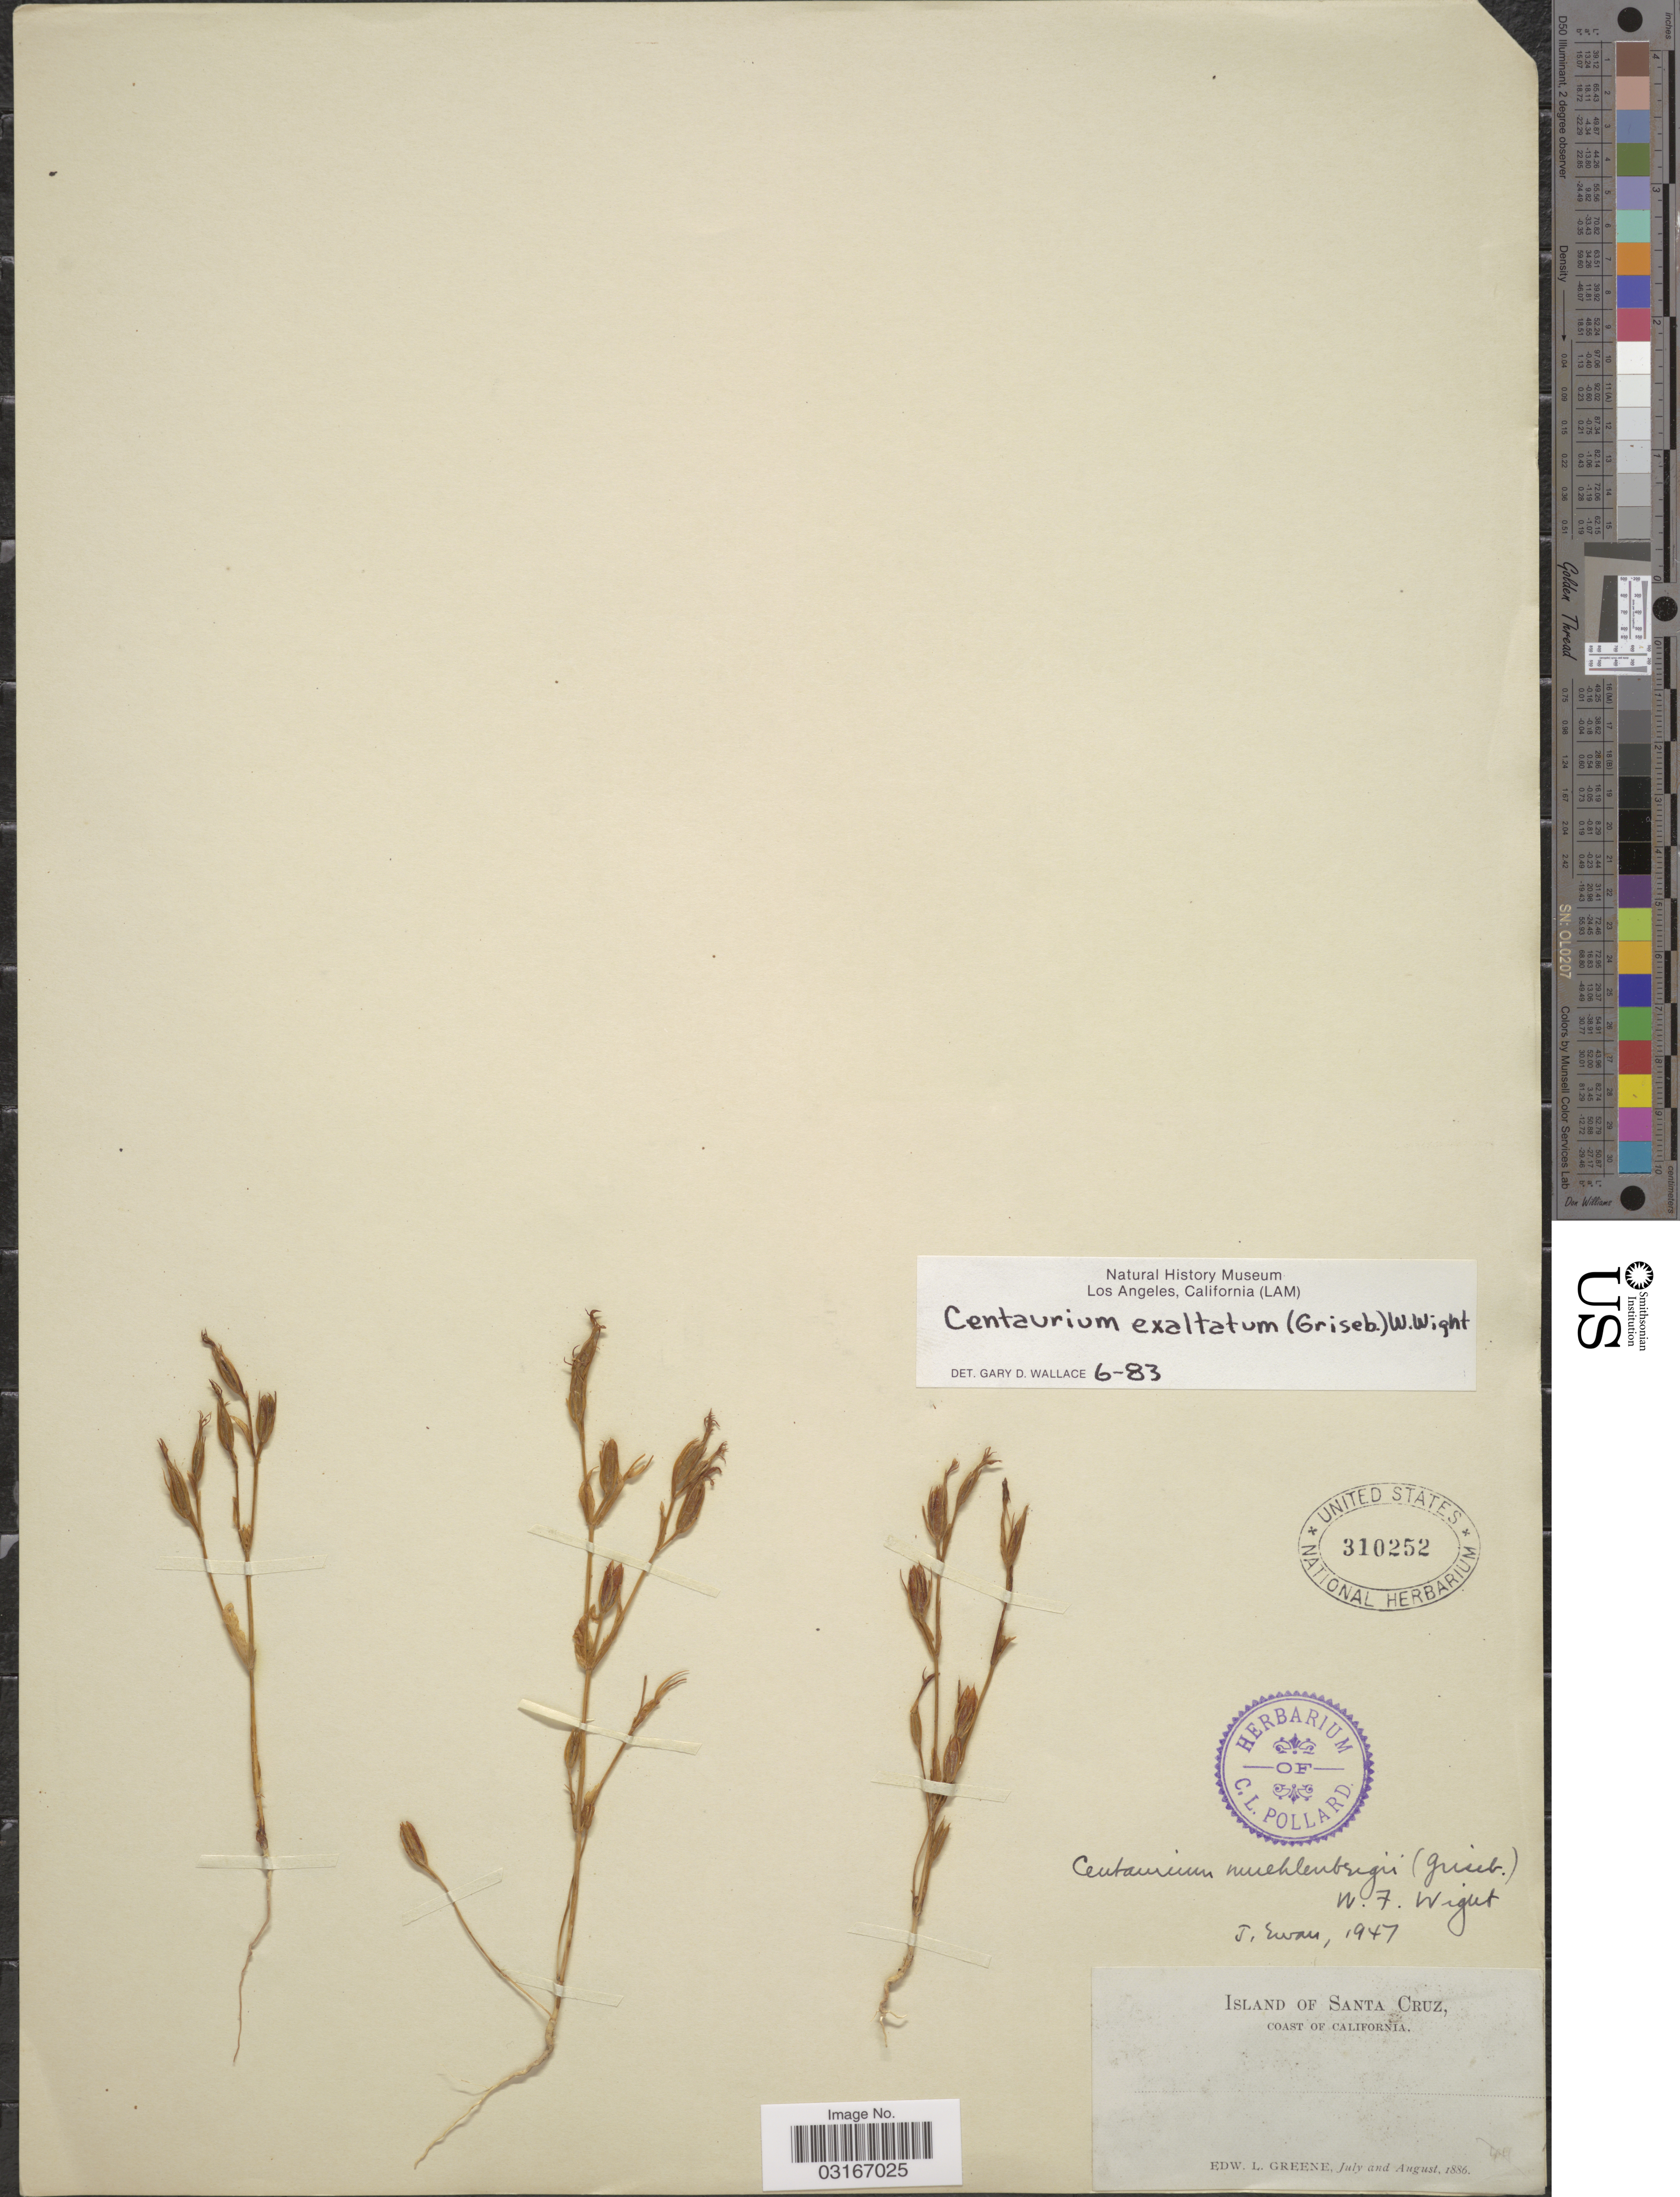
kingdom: Plantae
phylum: Tracheophyta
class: Magnoliopsida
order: Gentianales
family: Gentianaceae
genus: Centaurium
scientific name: Centaurium exaltatum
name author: (Griseb.) W. Wight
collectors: E. L. Greene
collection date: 1886-07/1886-08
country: United States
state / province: California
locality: Island of Santa Cruz, coast of California.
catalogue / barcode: US 310252